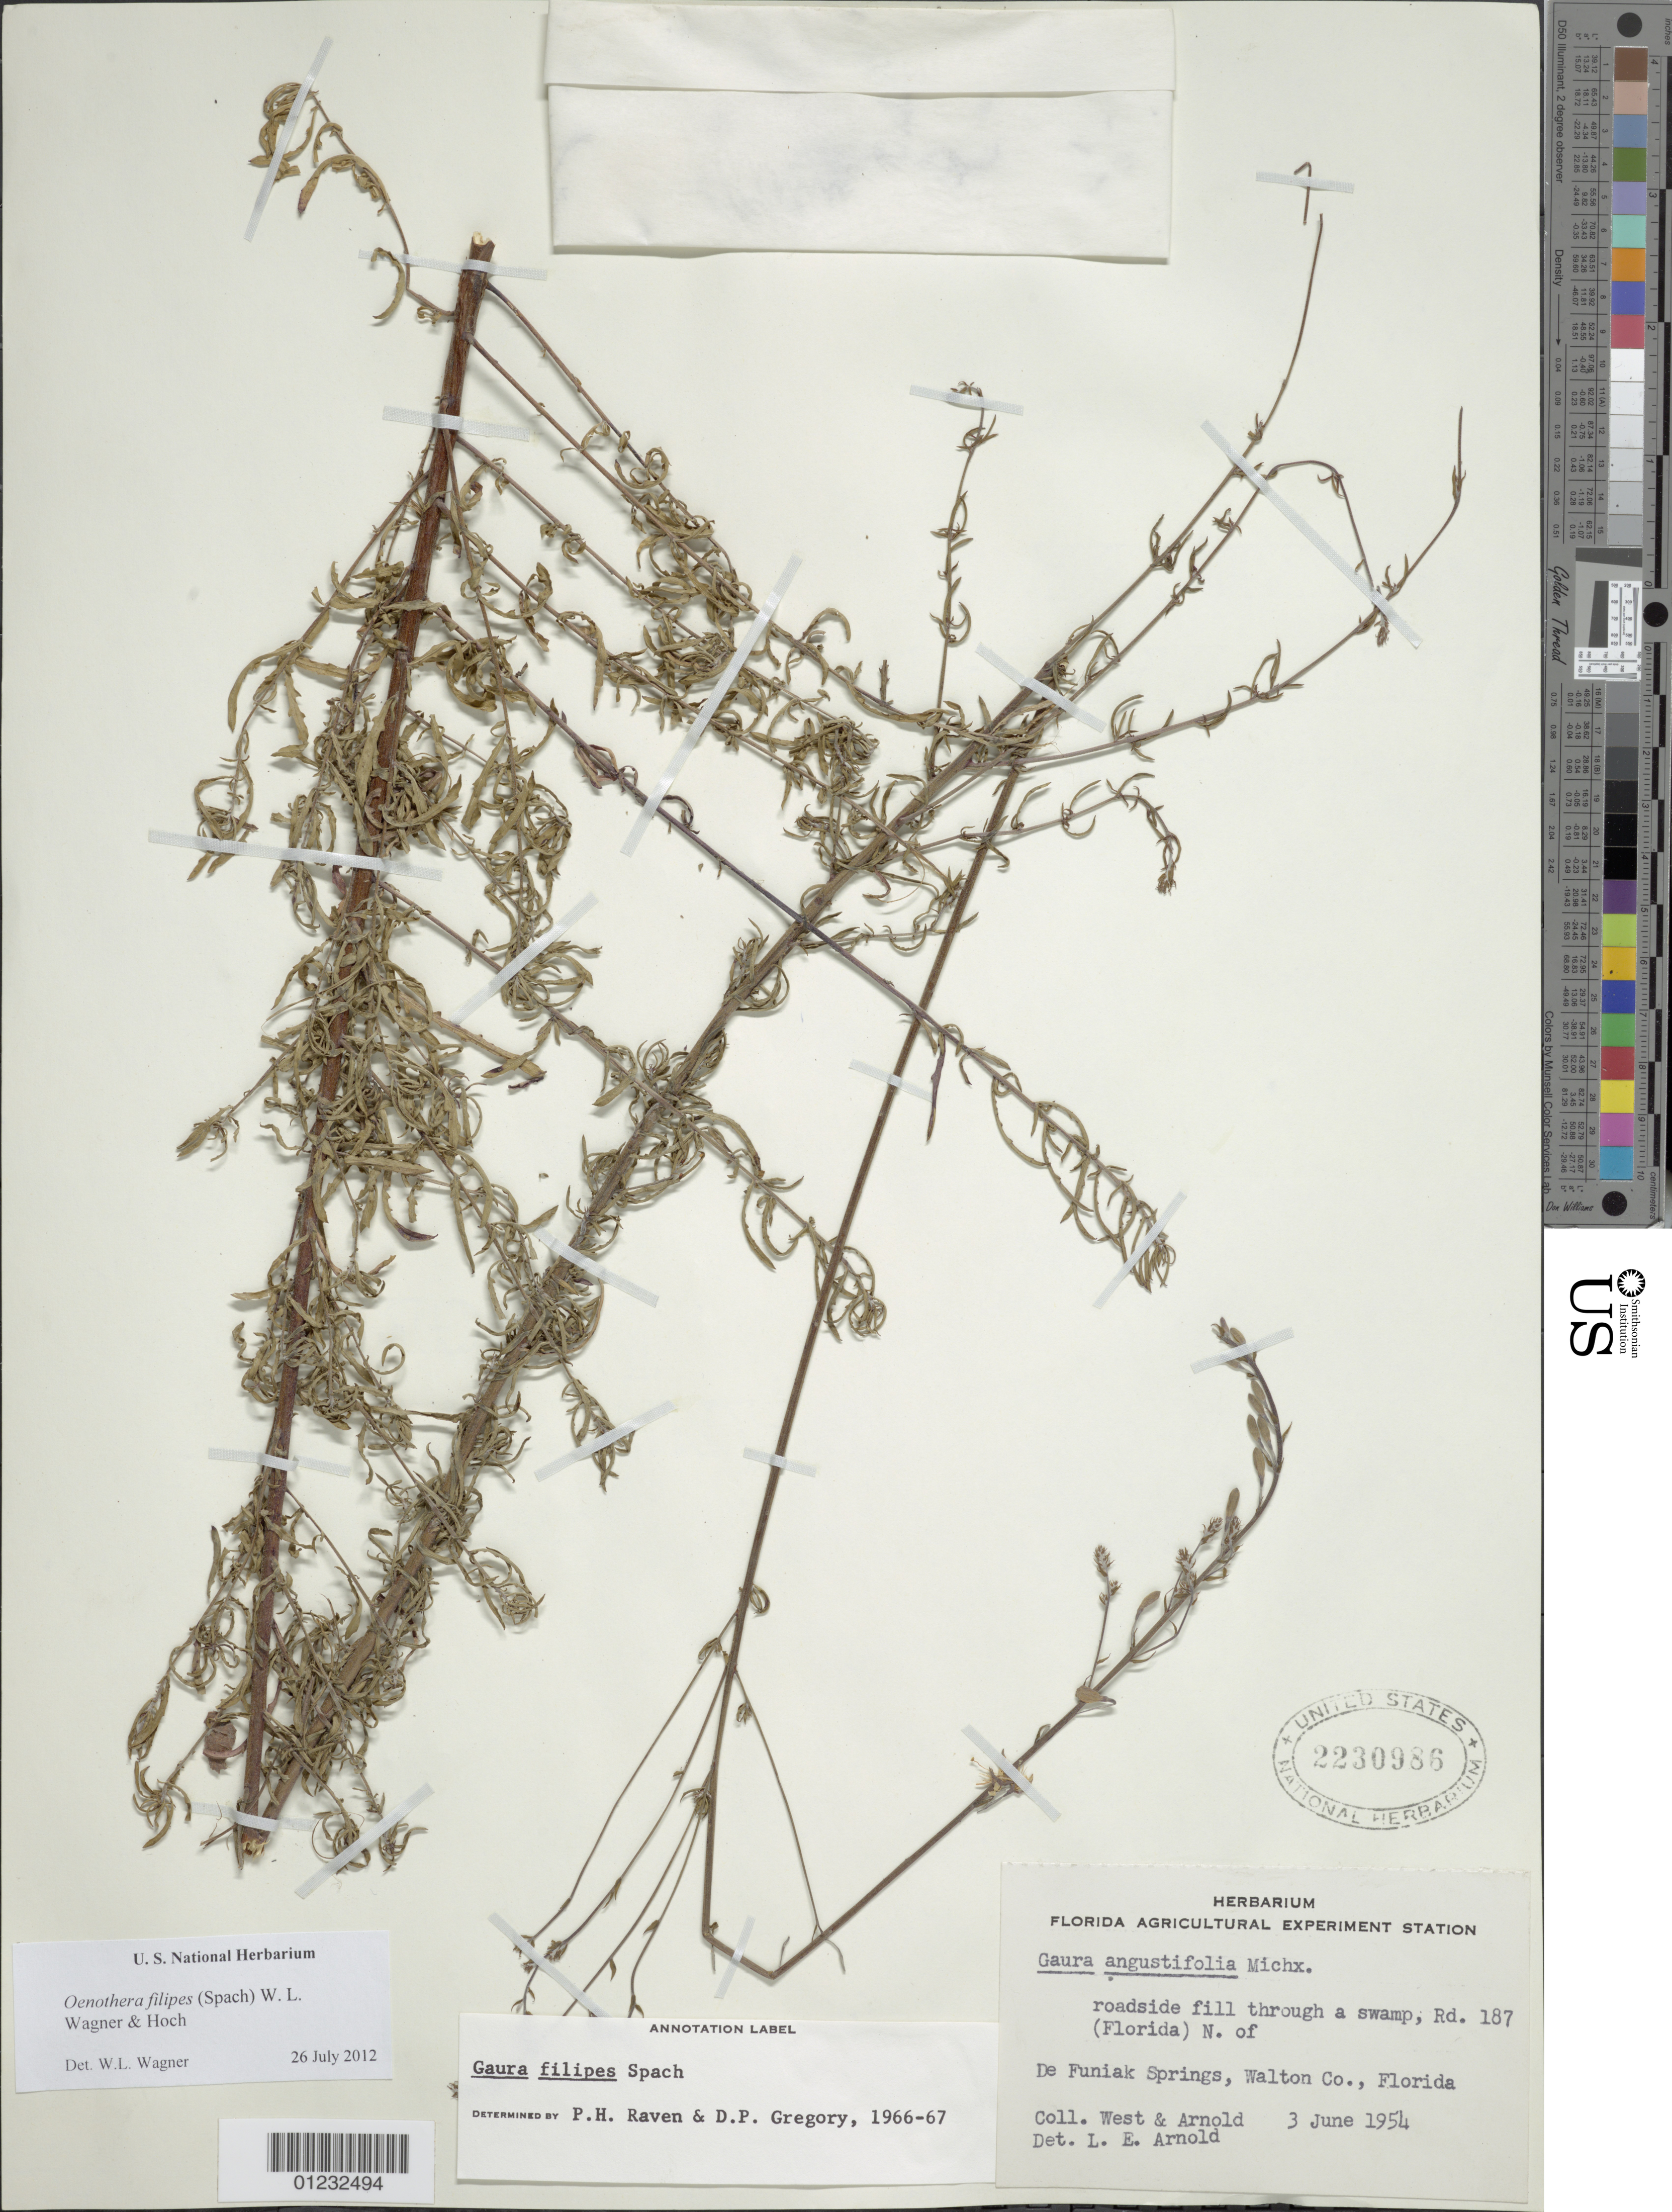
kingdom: Plantae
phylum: Tracheophyta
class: Magnoliopsida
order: Myrtales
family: Onagraceae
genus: Oenothera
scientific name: Oenothera filipes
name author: (Spach) W.L. Wagner & Hoch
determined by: Wagner, W. L., (BOT), Smithsonian Institution - National Museum of Natural History (UNITED STATES)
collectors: L. E. Arnold & -. West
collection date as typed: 03 Jun 1954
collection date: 1954-06-03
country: United States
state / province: Florida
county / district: Walton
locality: Rd. 187 (Florida) N. of De Funiak Springs.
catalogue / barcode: US 2230986